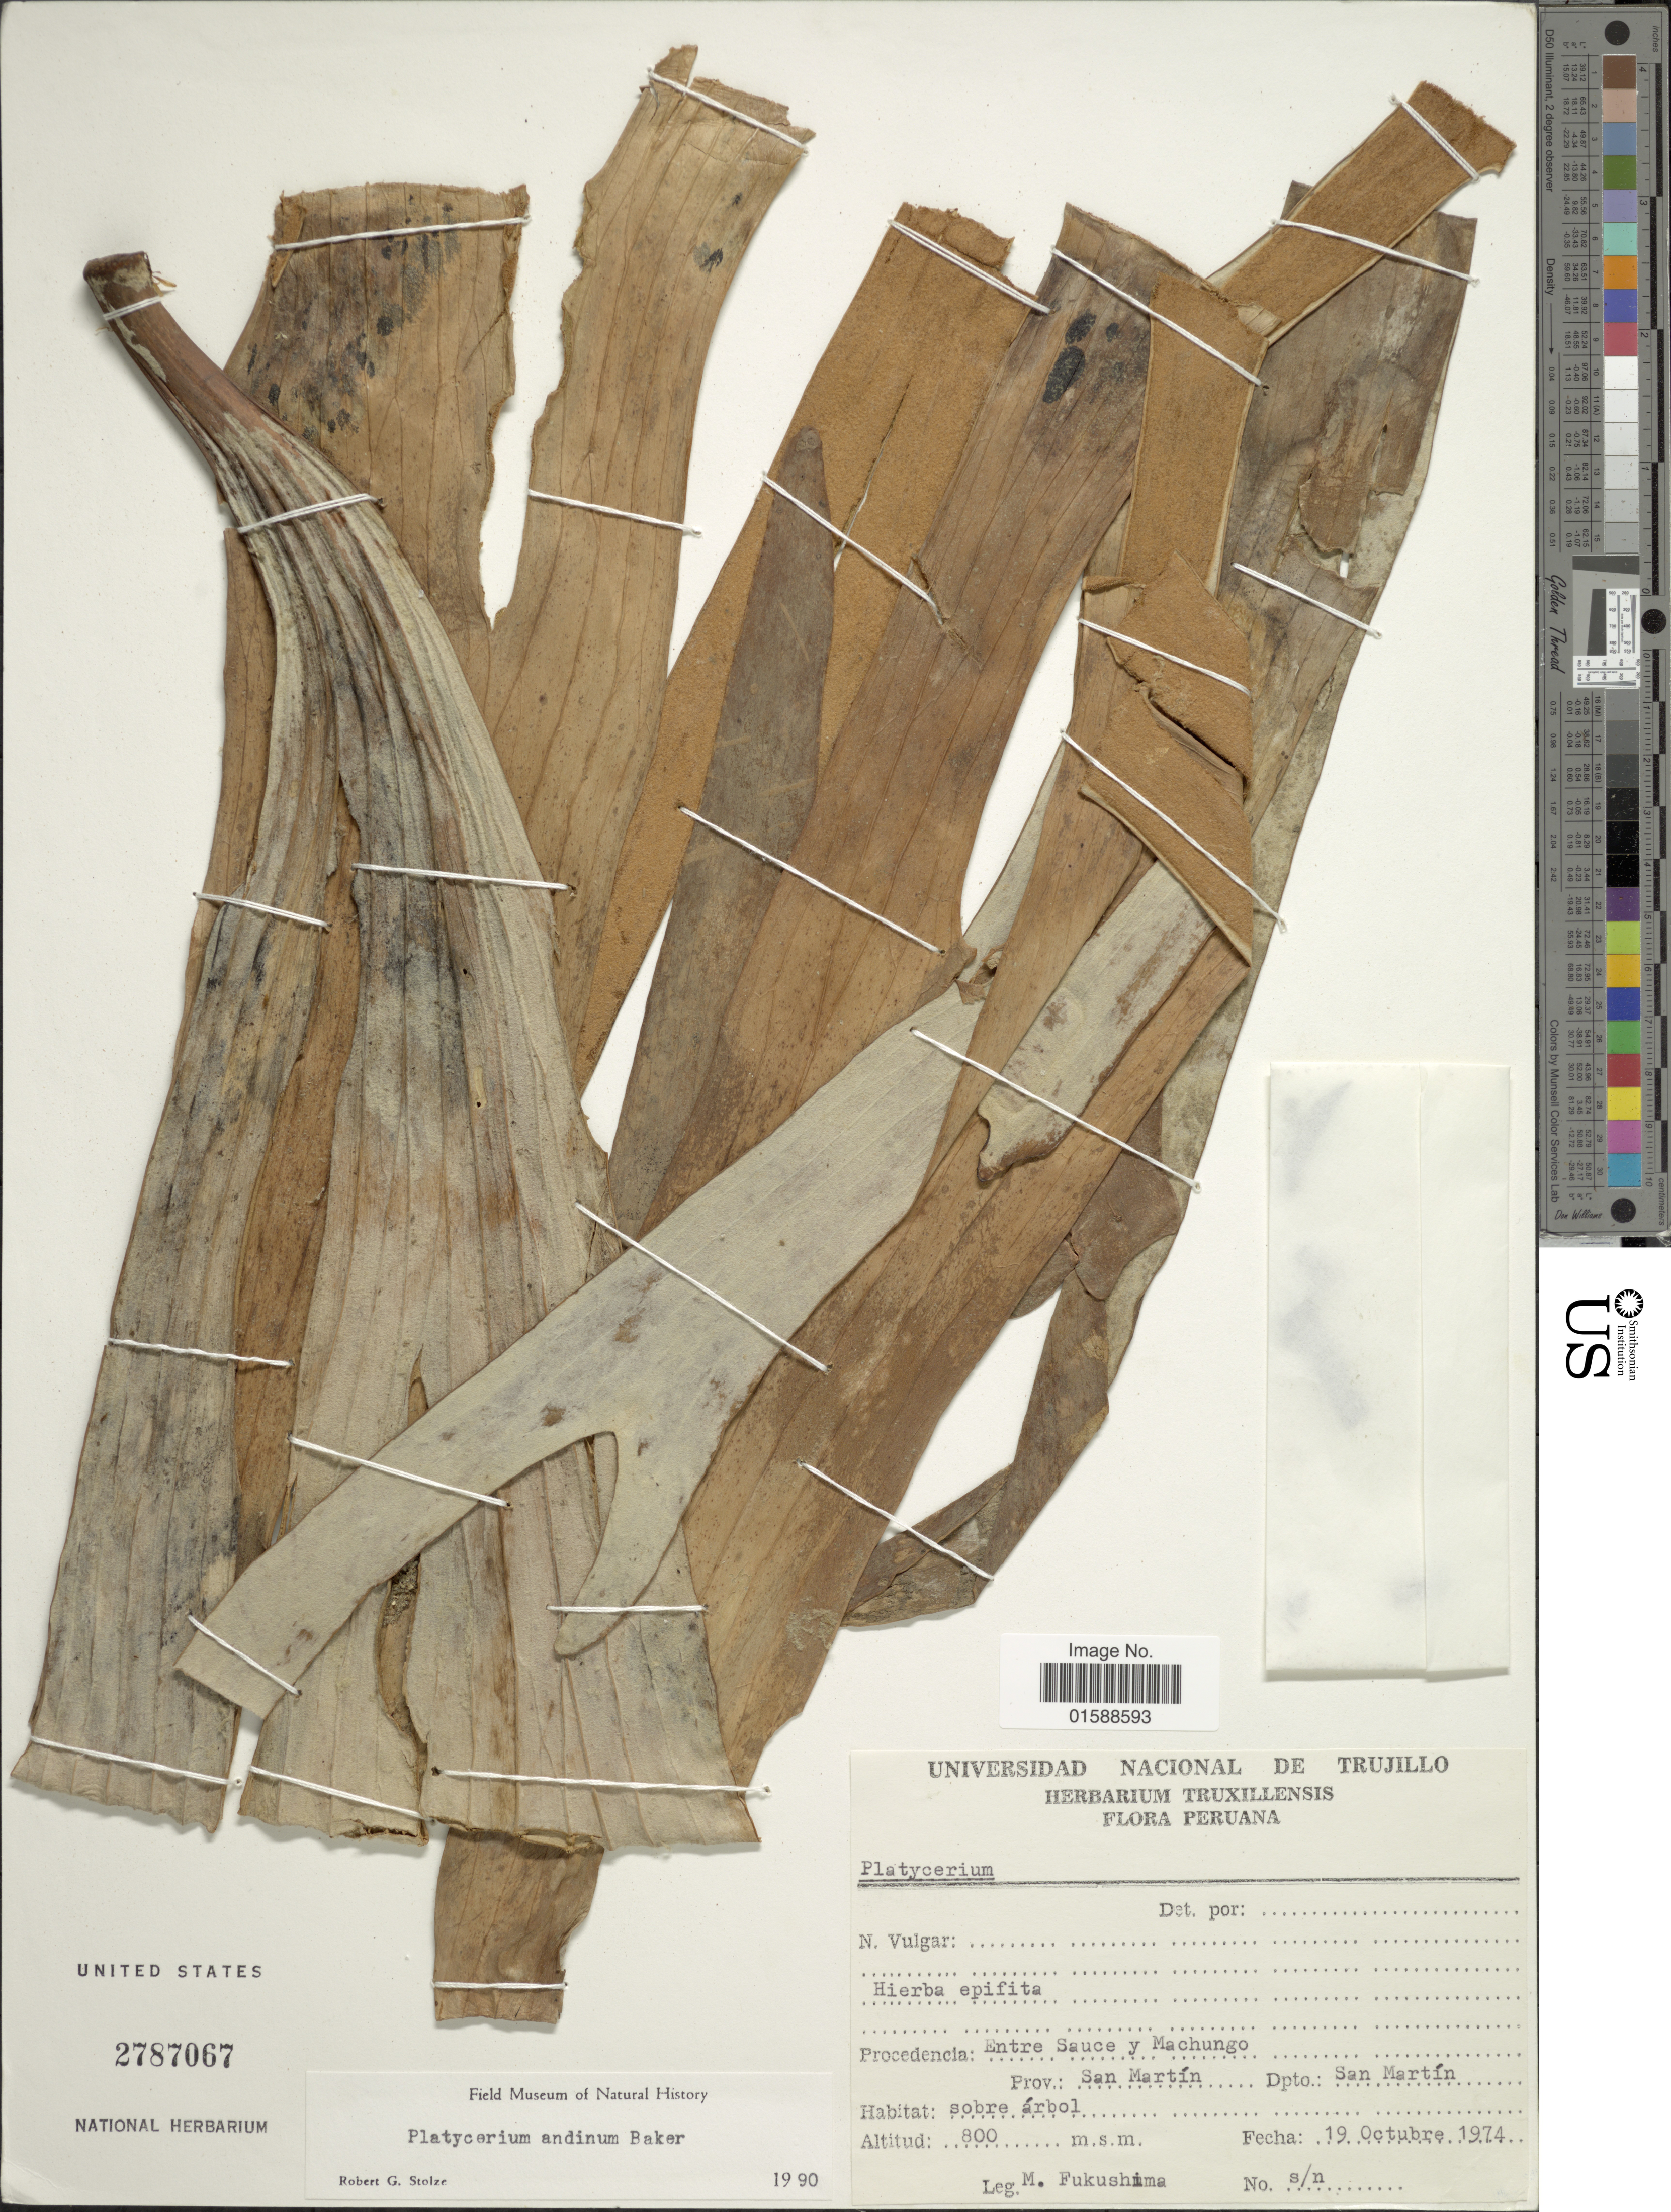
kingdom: Plantae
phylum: Tracheophyta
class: Polypodiopsida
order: Polypodiales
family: Polypodiaceae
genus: Platycerium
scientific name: Platycerium andinum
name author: Baker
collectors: M. Fukushima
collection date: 1974-10-19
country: Peru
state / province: San Martín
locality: Procedencia: Entre Sauce y Machungo. Prov.: San Martín Dpto.: San Martín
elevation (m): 800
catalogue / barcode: US 2787067